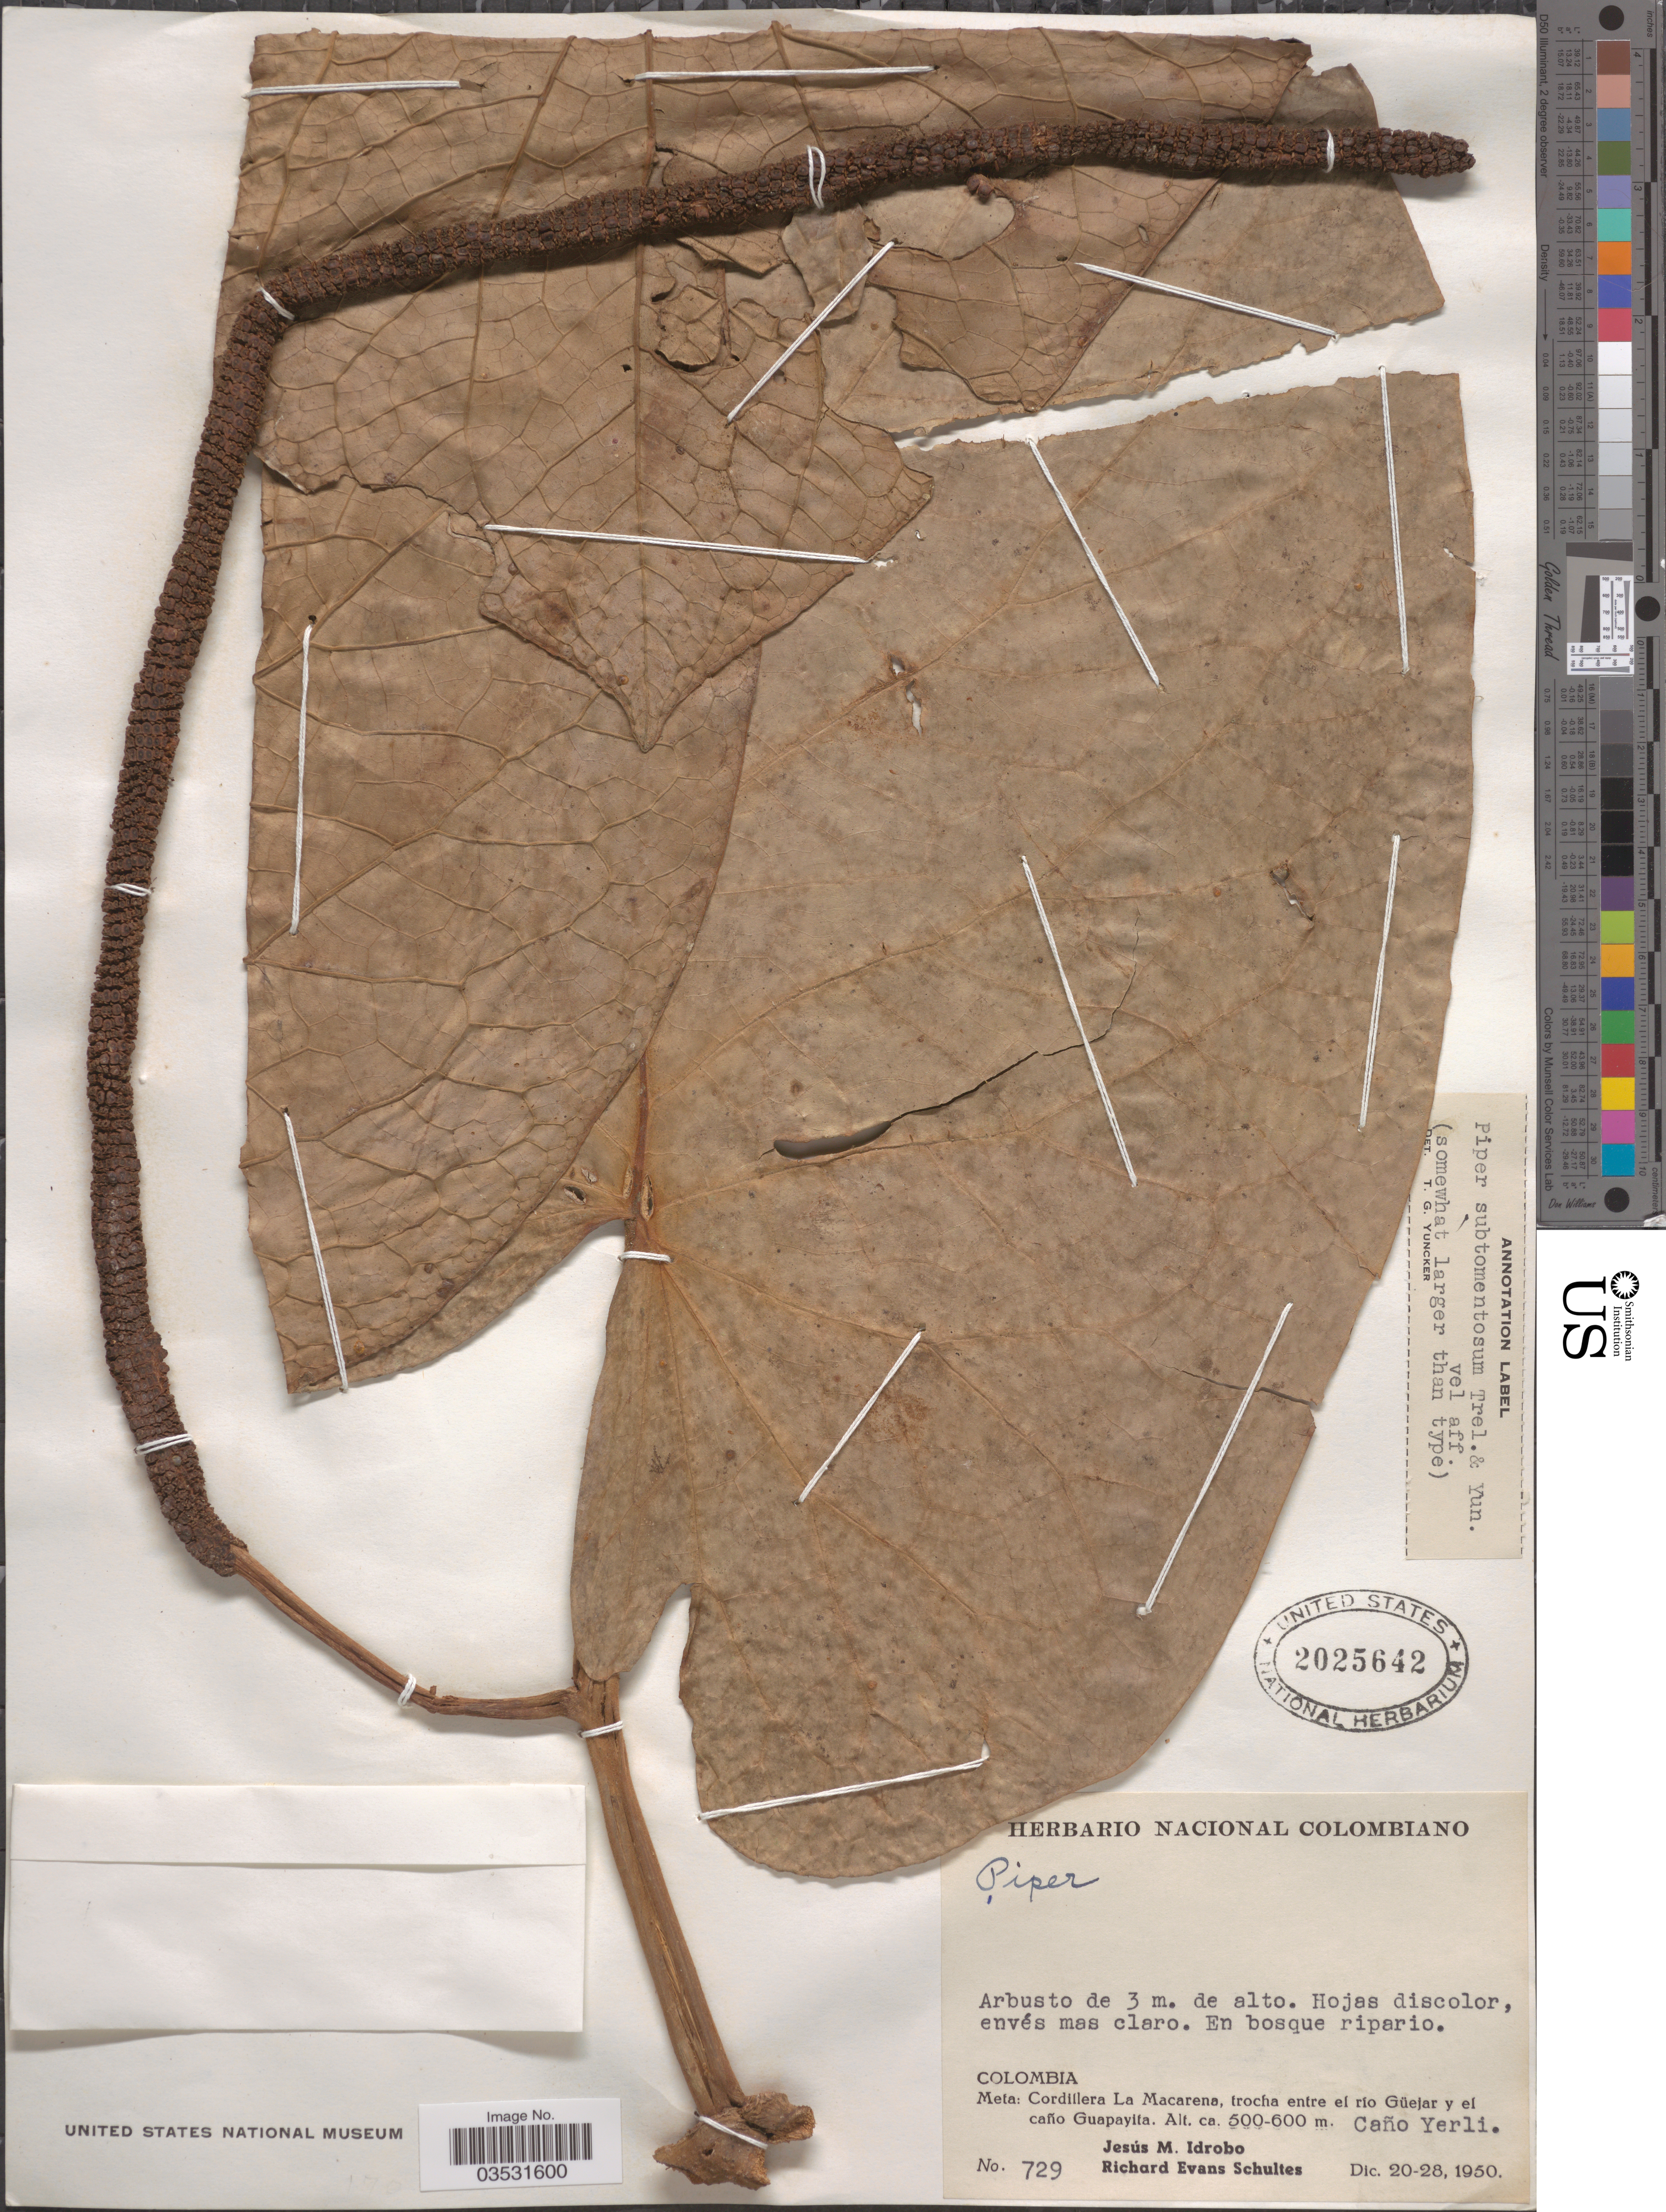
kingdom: Plantae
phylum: Tracheophyta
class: Magnoliopsida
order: Piperales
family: Piperaceae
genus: Piper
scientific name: Piper subtomentosum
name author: Trel. & Yunck.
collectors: J. M. Idrobo & R. E. Schultes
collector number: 729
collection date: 1950-12-20/1950-12-28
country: Colombia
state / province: Meta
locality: Cordillera La Macarena, trocha entre el río Güejar y el caño Guapayita. Caño Yerli.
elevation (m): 500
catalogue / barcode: US 2025642